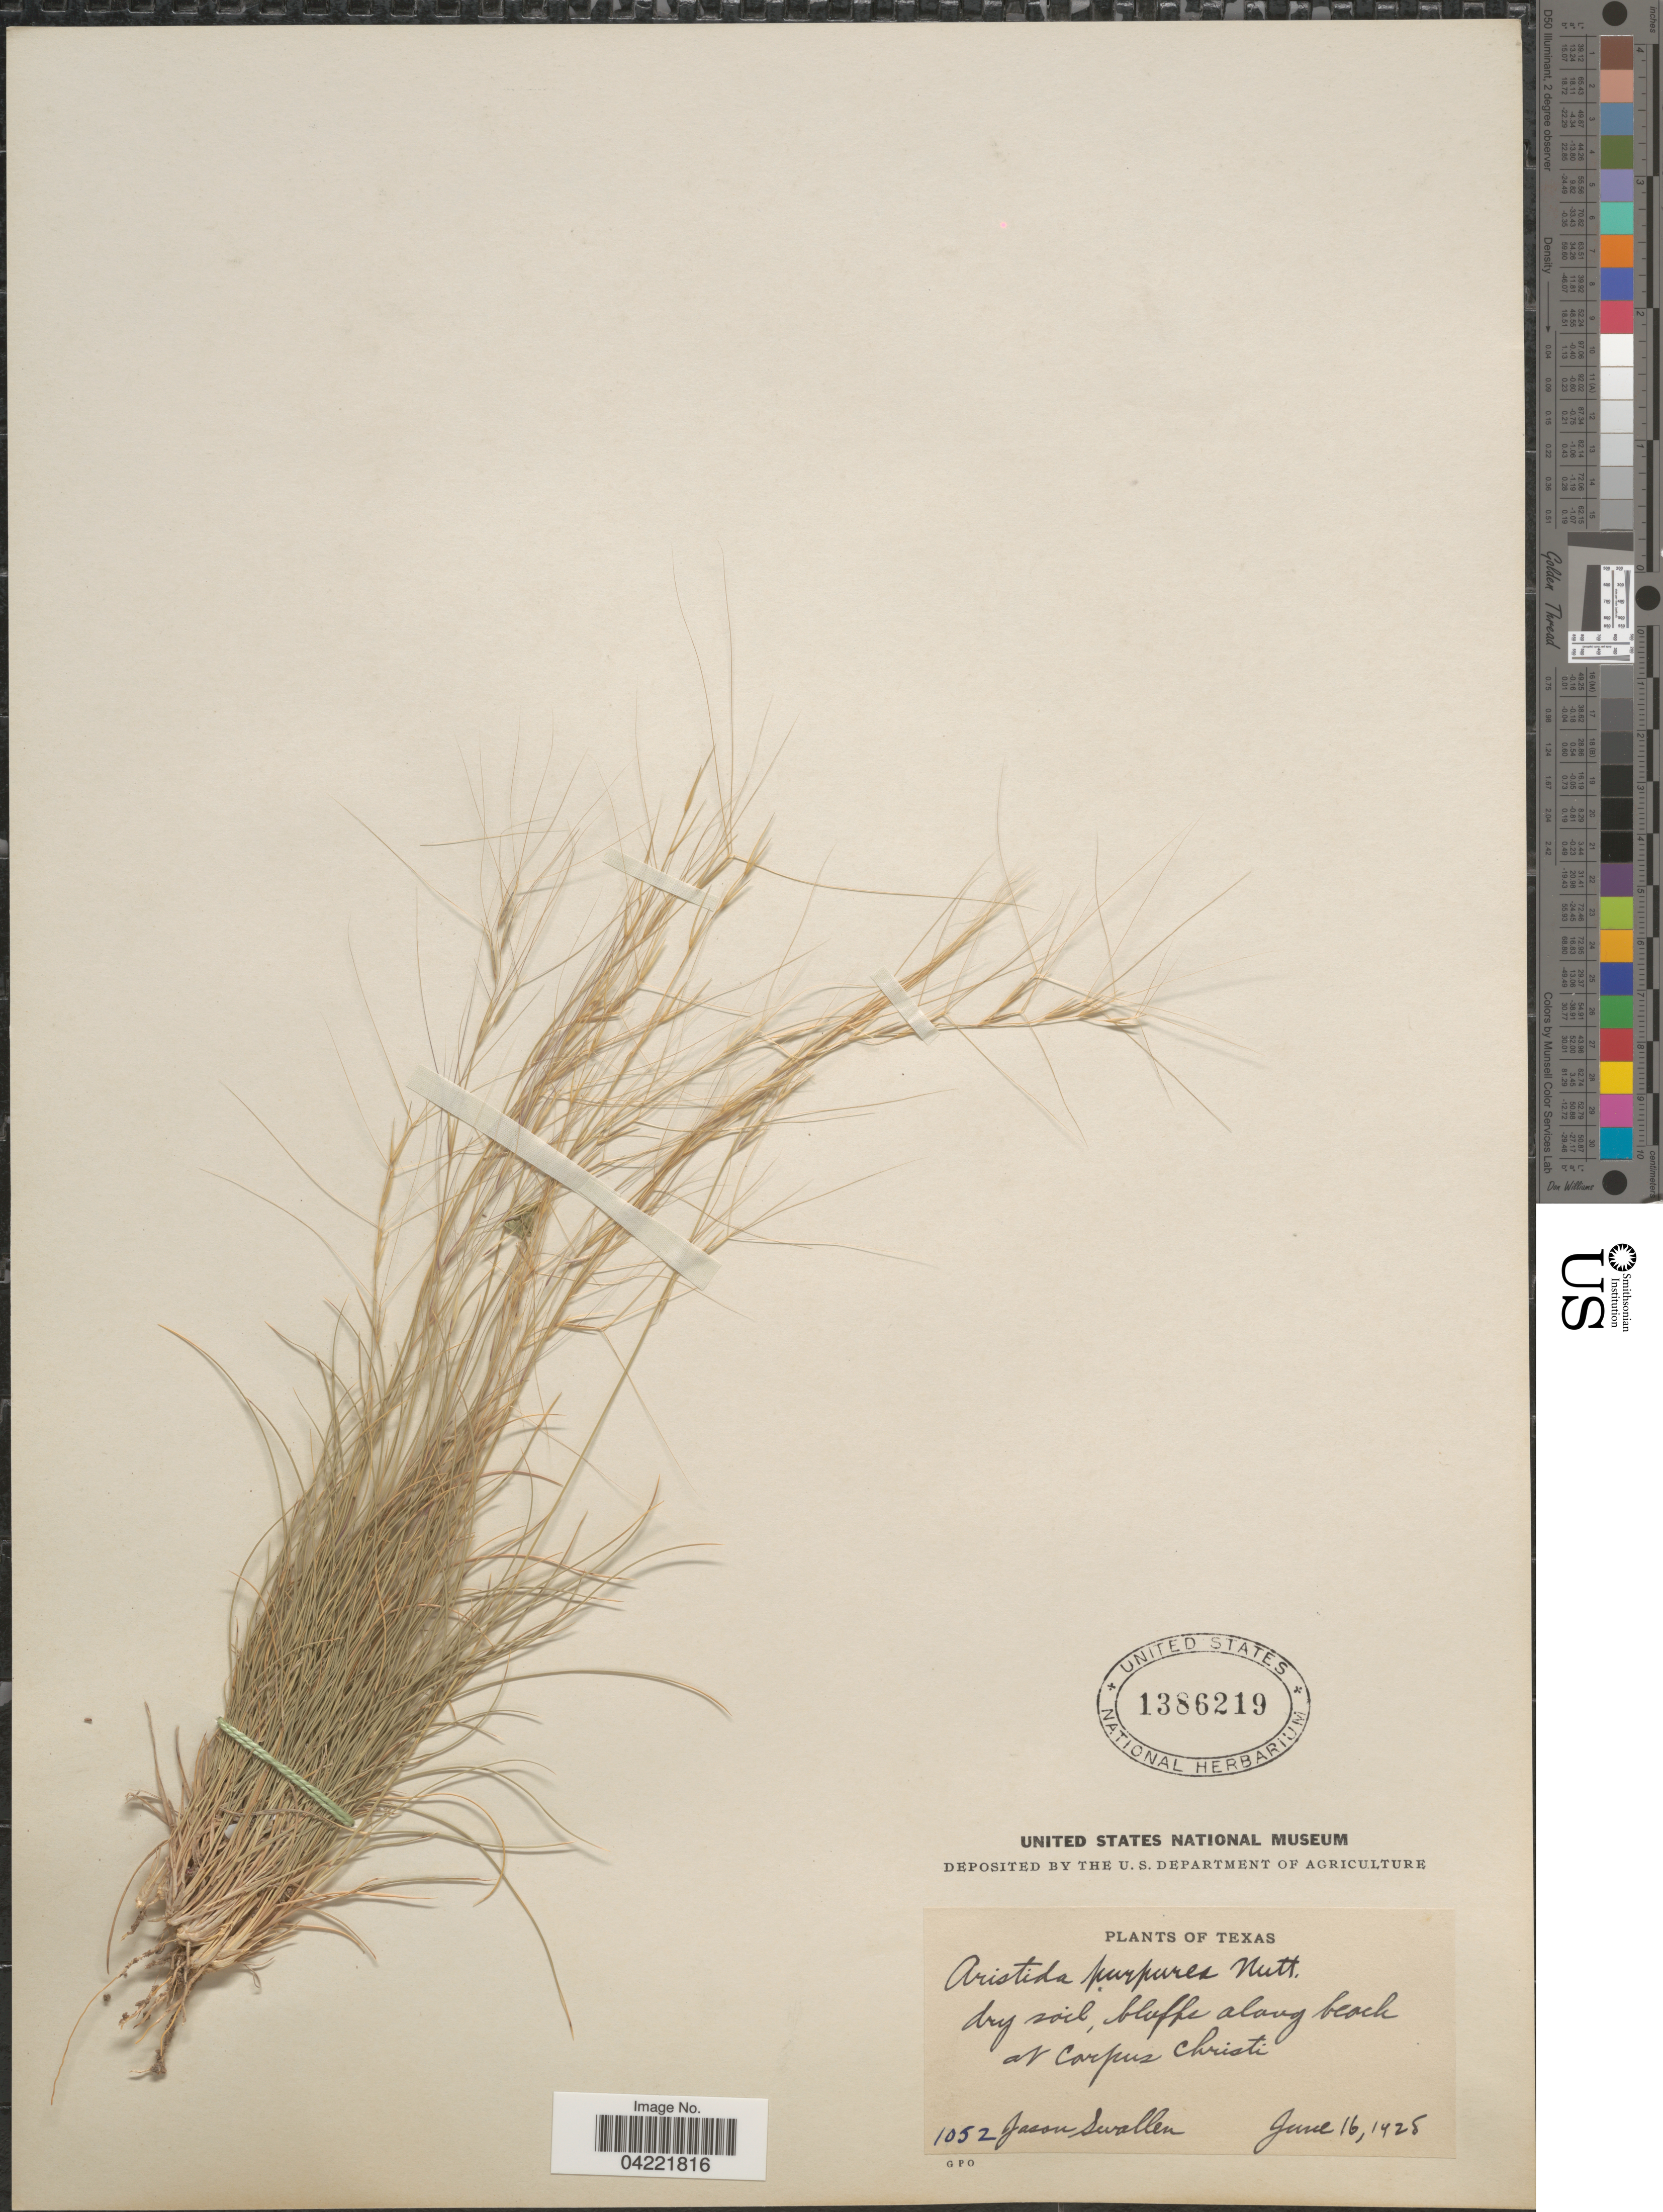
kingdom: Plantae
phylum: Tracheophyta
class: Liliopsida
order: Poales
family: Poaceae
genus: Aristida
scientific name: Aristida purpurea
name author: Nutt.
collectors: J. R. Swallen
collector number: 1052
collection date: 1928-06-16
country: United States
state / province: Texas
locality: Dry soil, blufs along beach at Corpus Christi,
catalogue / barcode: US 1386219